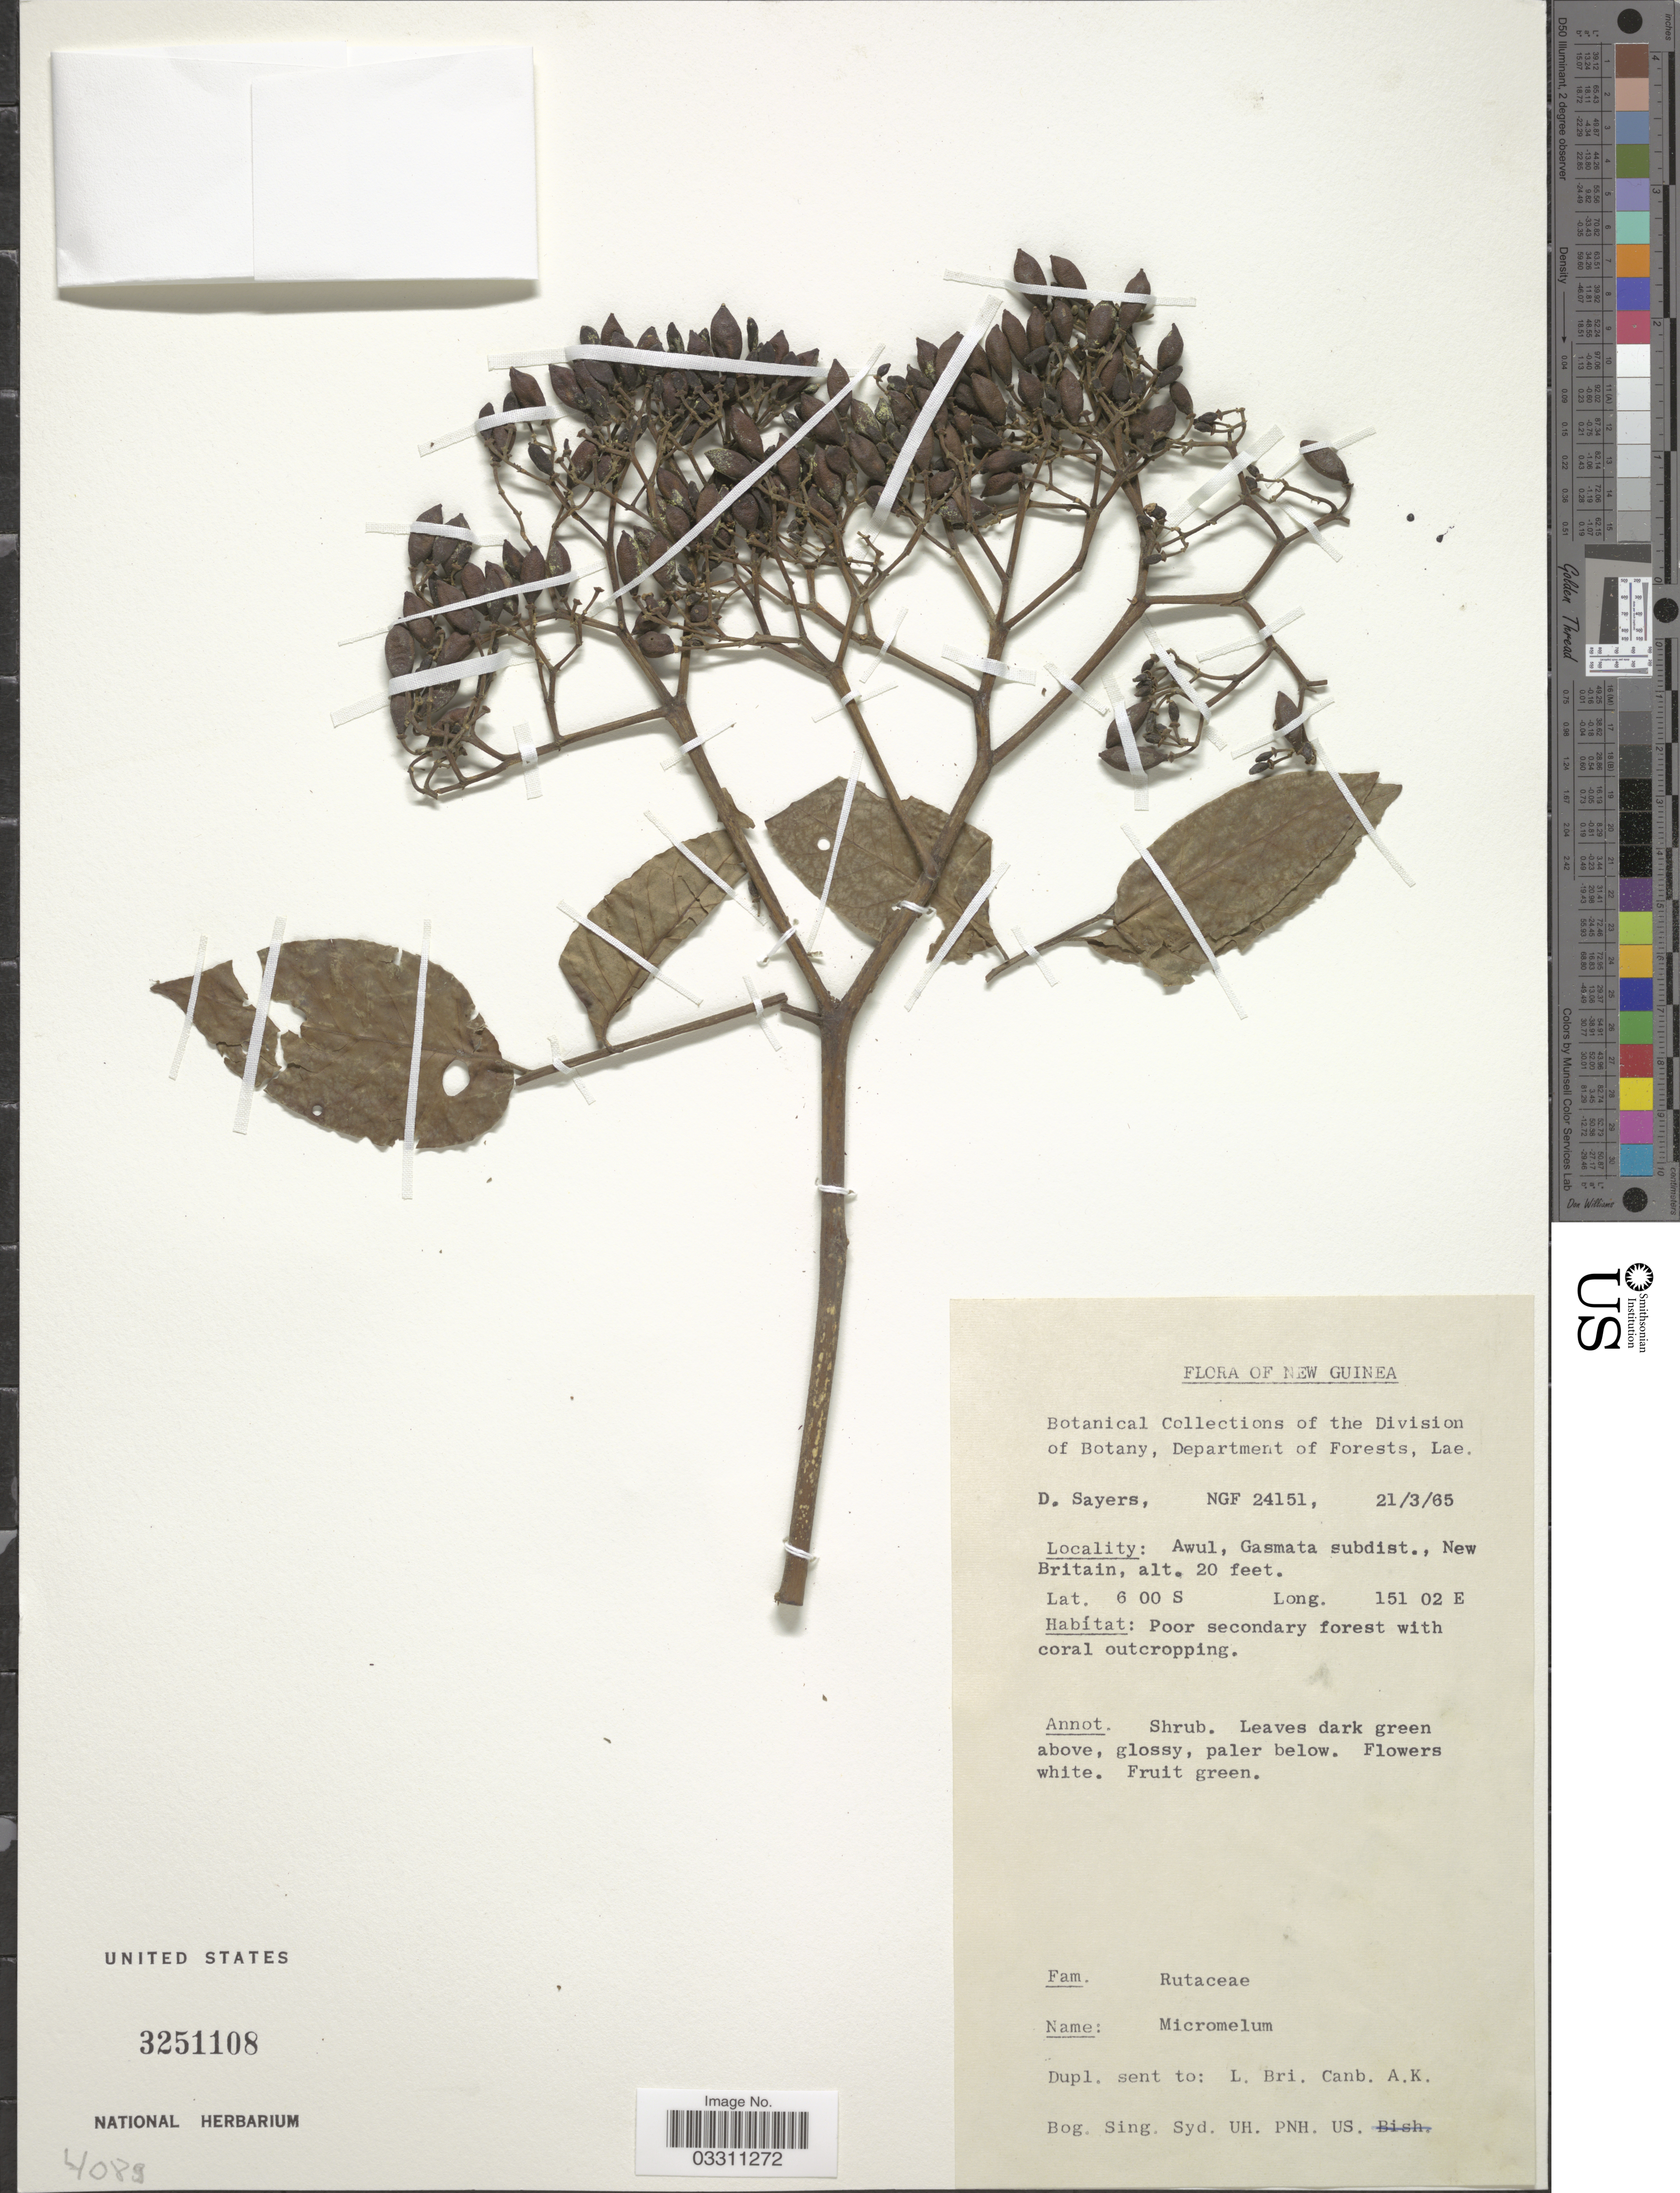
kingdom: Plantae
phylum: Tracheophyta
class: Magnoliopsida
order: Sapindales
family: Rutaceae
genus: Micromelum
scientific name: Micromelum hirsutum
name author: Oliv.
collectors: D. Sayers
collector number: NGF24151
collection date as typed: Transcribed d/m/y: 21/3/65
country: Papua New Guinea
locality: New Guinea. Awul, Gasmata subdist., New Britain.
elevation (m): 6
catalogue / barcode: US 3251108